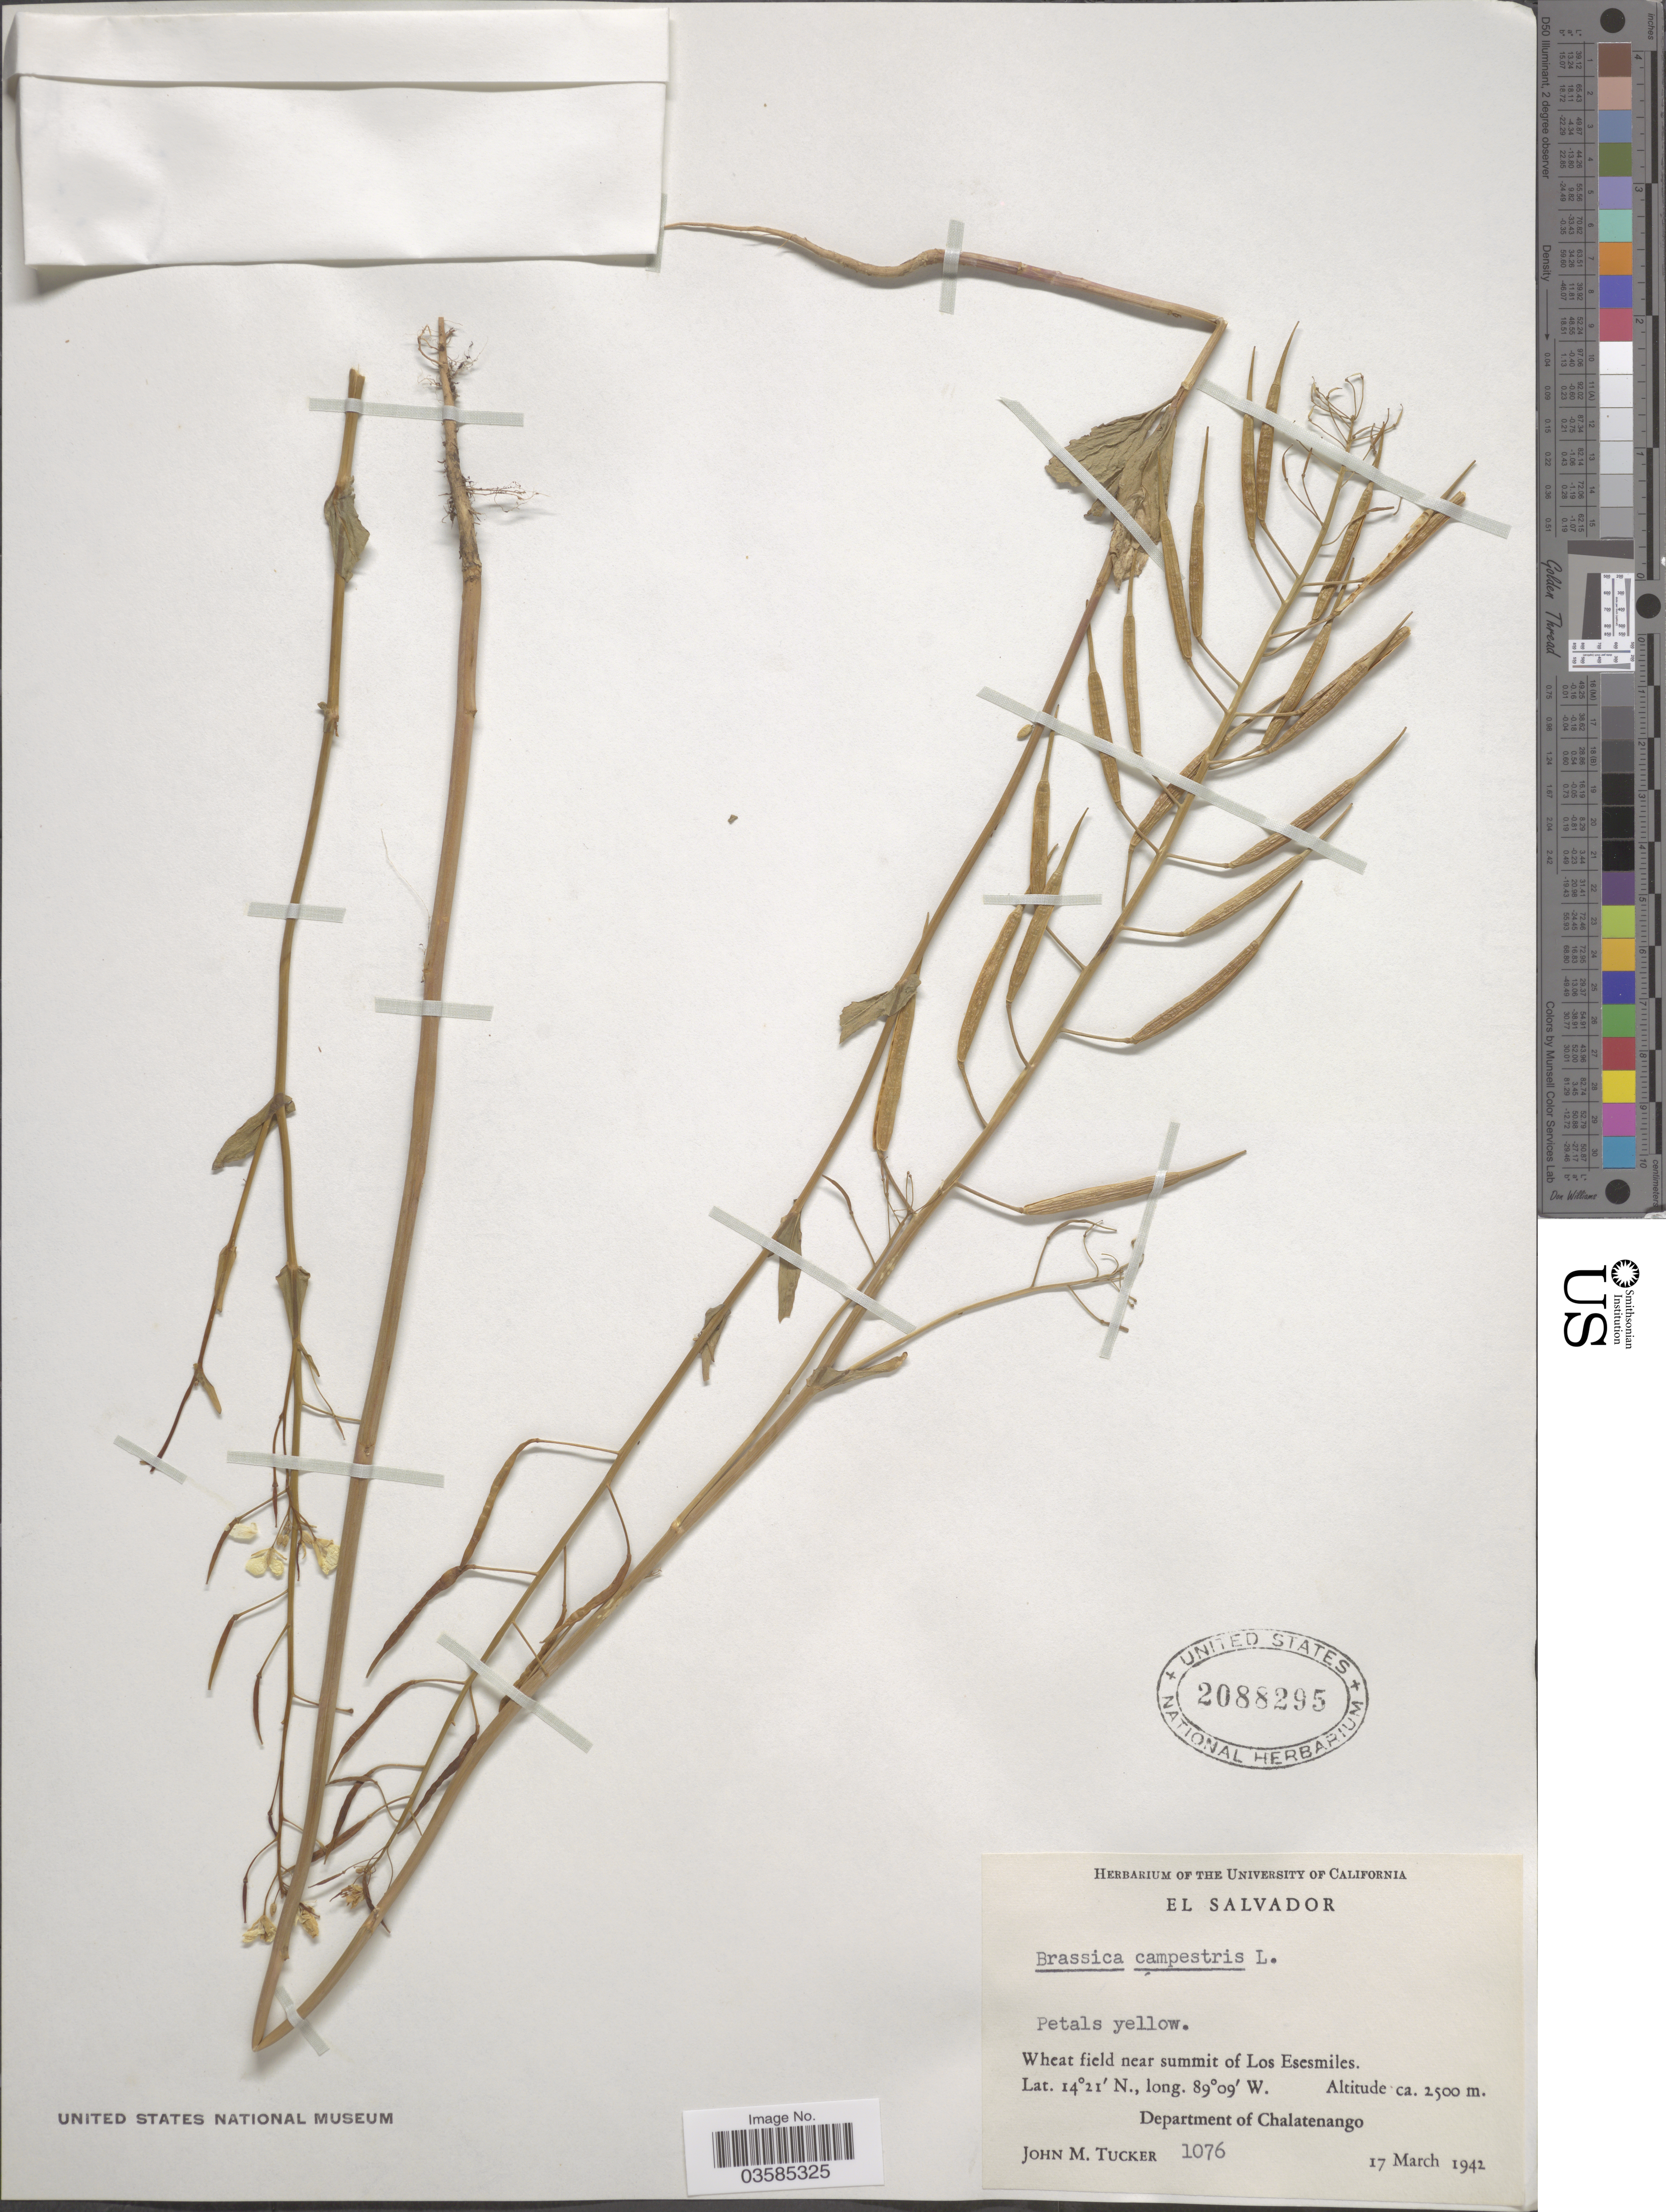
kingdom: Plantae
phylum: Tracheophyta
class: Magnoliopsida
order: Brassicales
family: Brassicaceae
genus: Brassica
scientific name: Brassica campestris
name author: L.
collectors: J. M. Tucker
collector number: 1076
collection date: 1942-03-17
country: El Salvador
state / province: Chalatenango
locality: Wheat fiels near summit of Los Esesmiles. Department of Chalantenango.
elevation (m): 2500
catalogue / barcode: US 2088295